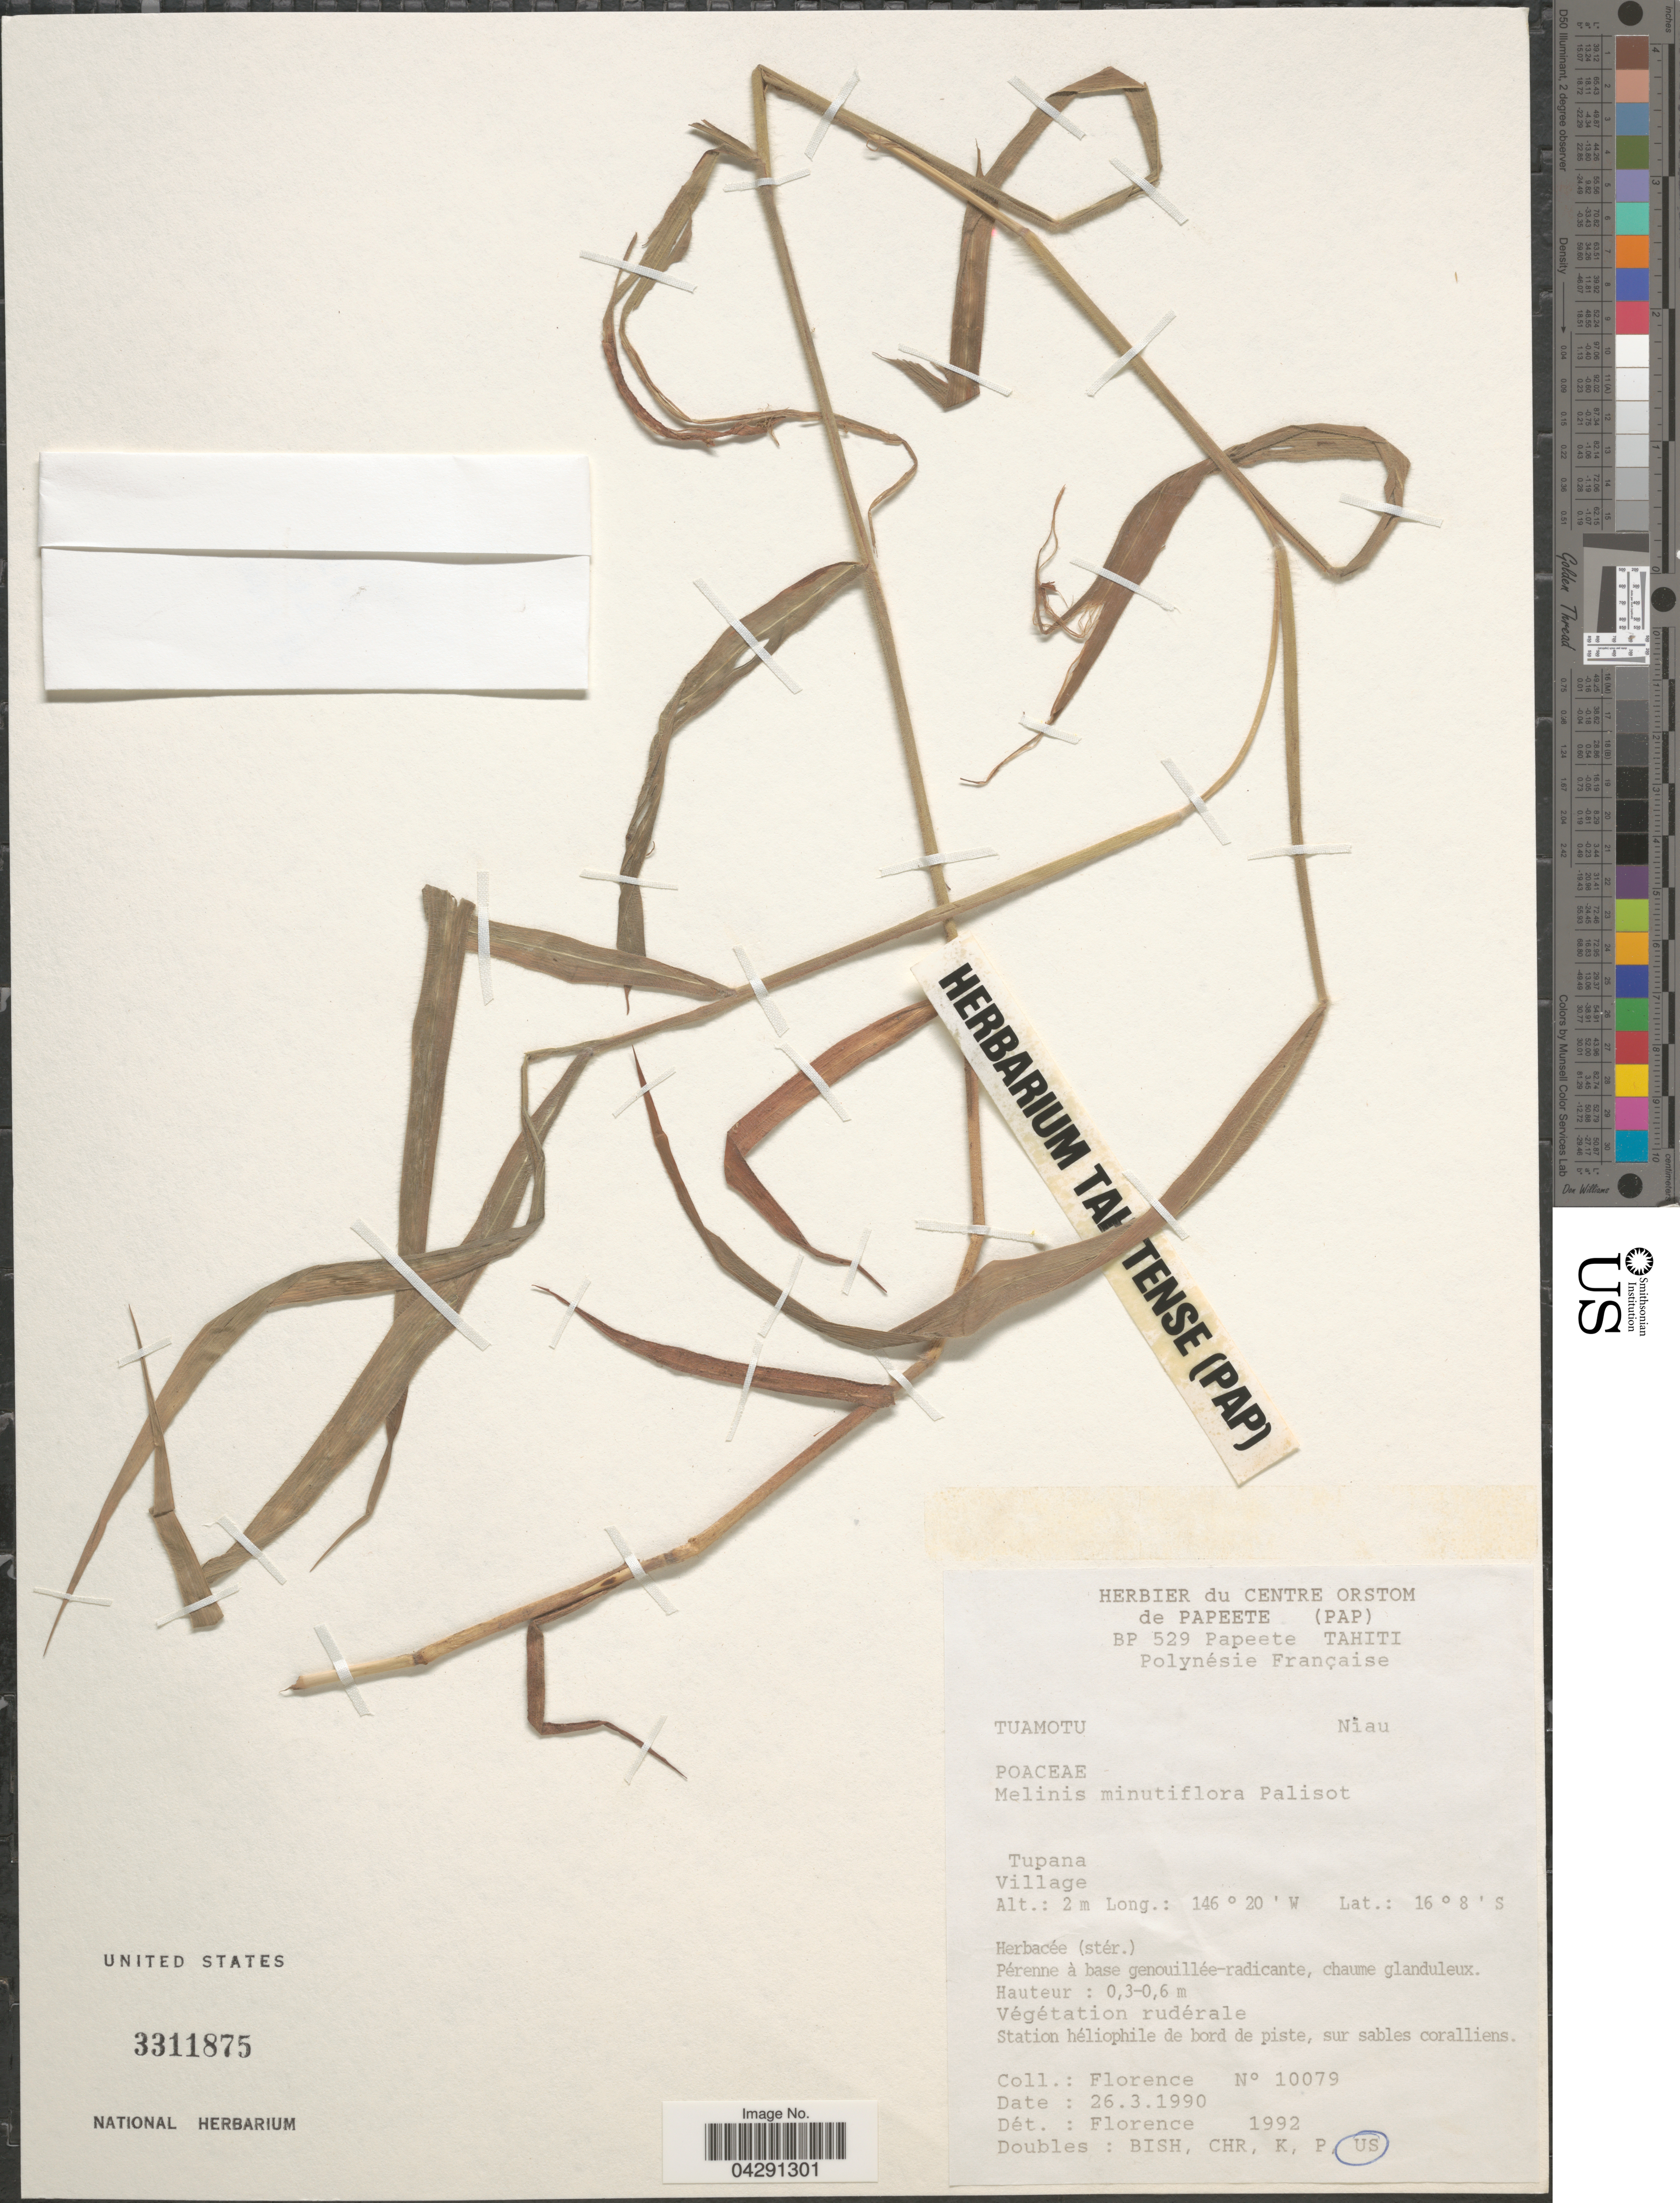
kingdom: Plantae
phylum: Tracheophyta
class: Liliopsida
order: Poales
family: Poaceae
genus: Melinis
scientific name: Melinis minutiflora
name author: P. Beauv.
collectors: -. Florence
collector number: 10079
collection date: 1990-03-26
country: French Polynesia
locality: Polynésie Française. Tuamotu. Niau. Tupana Village.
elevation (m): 2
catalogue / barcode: US 3311875